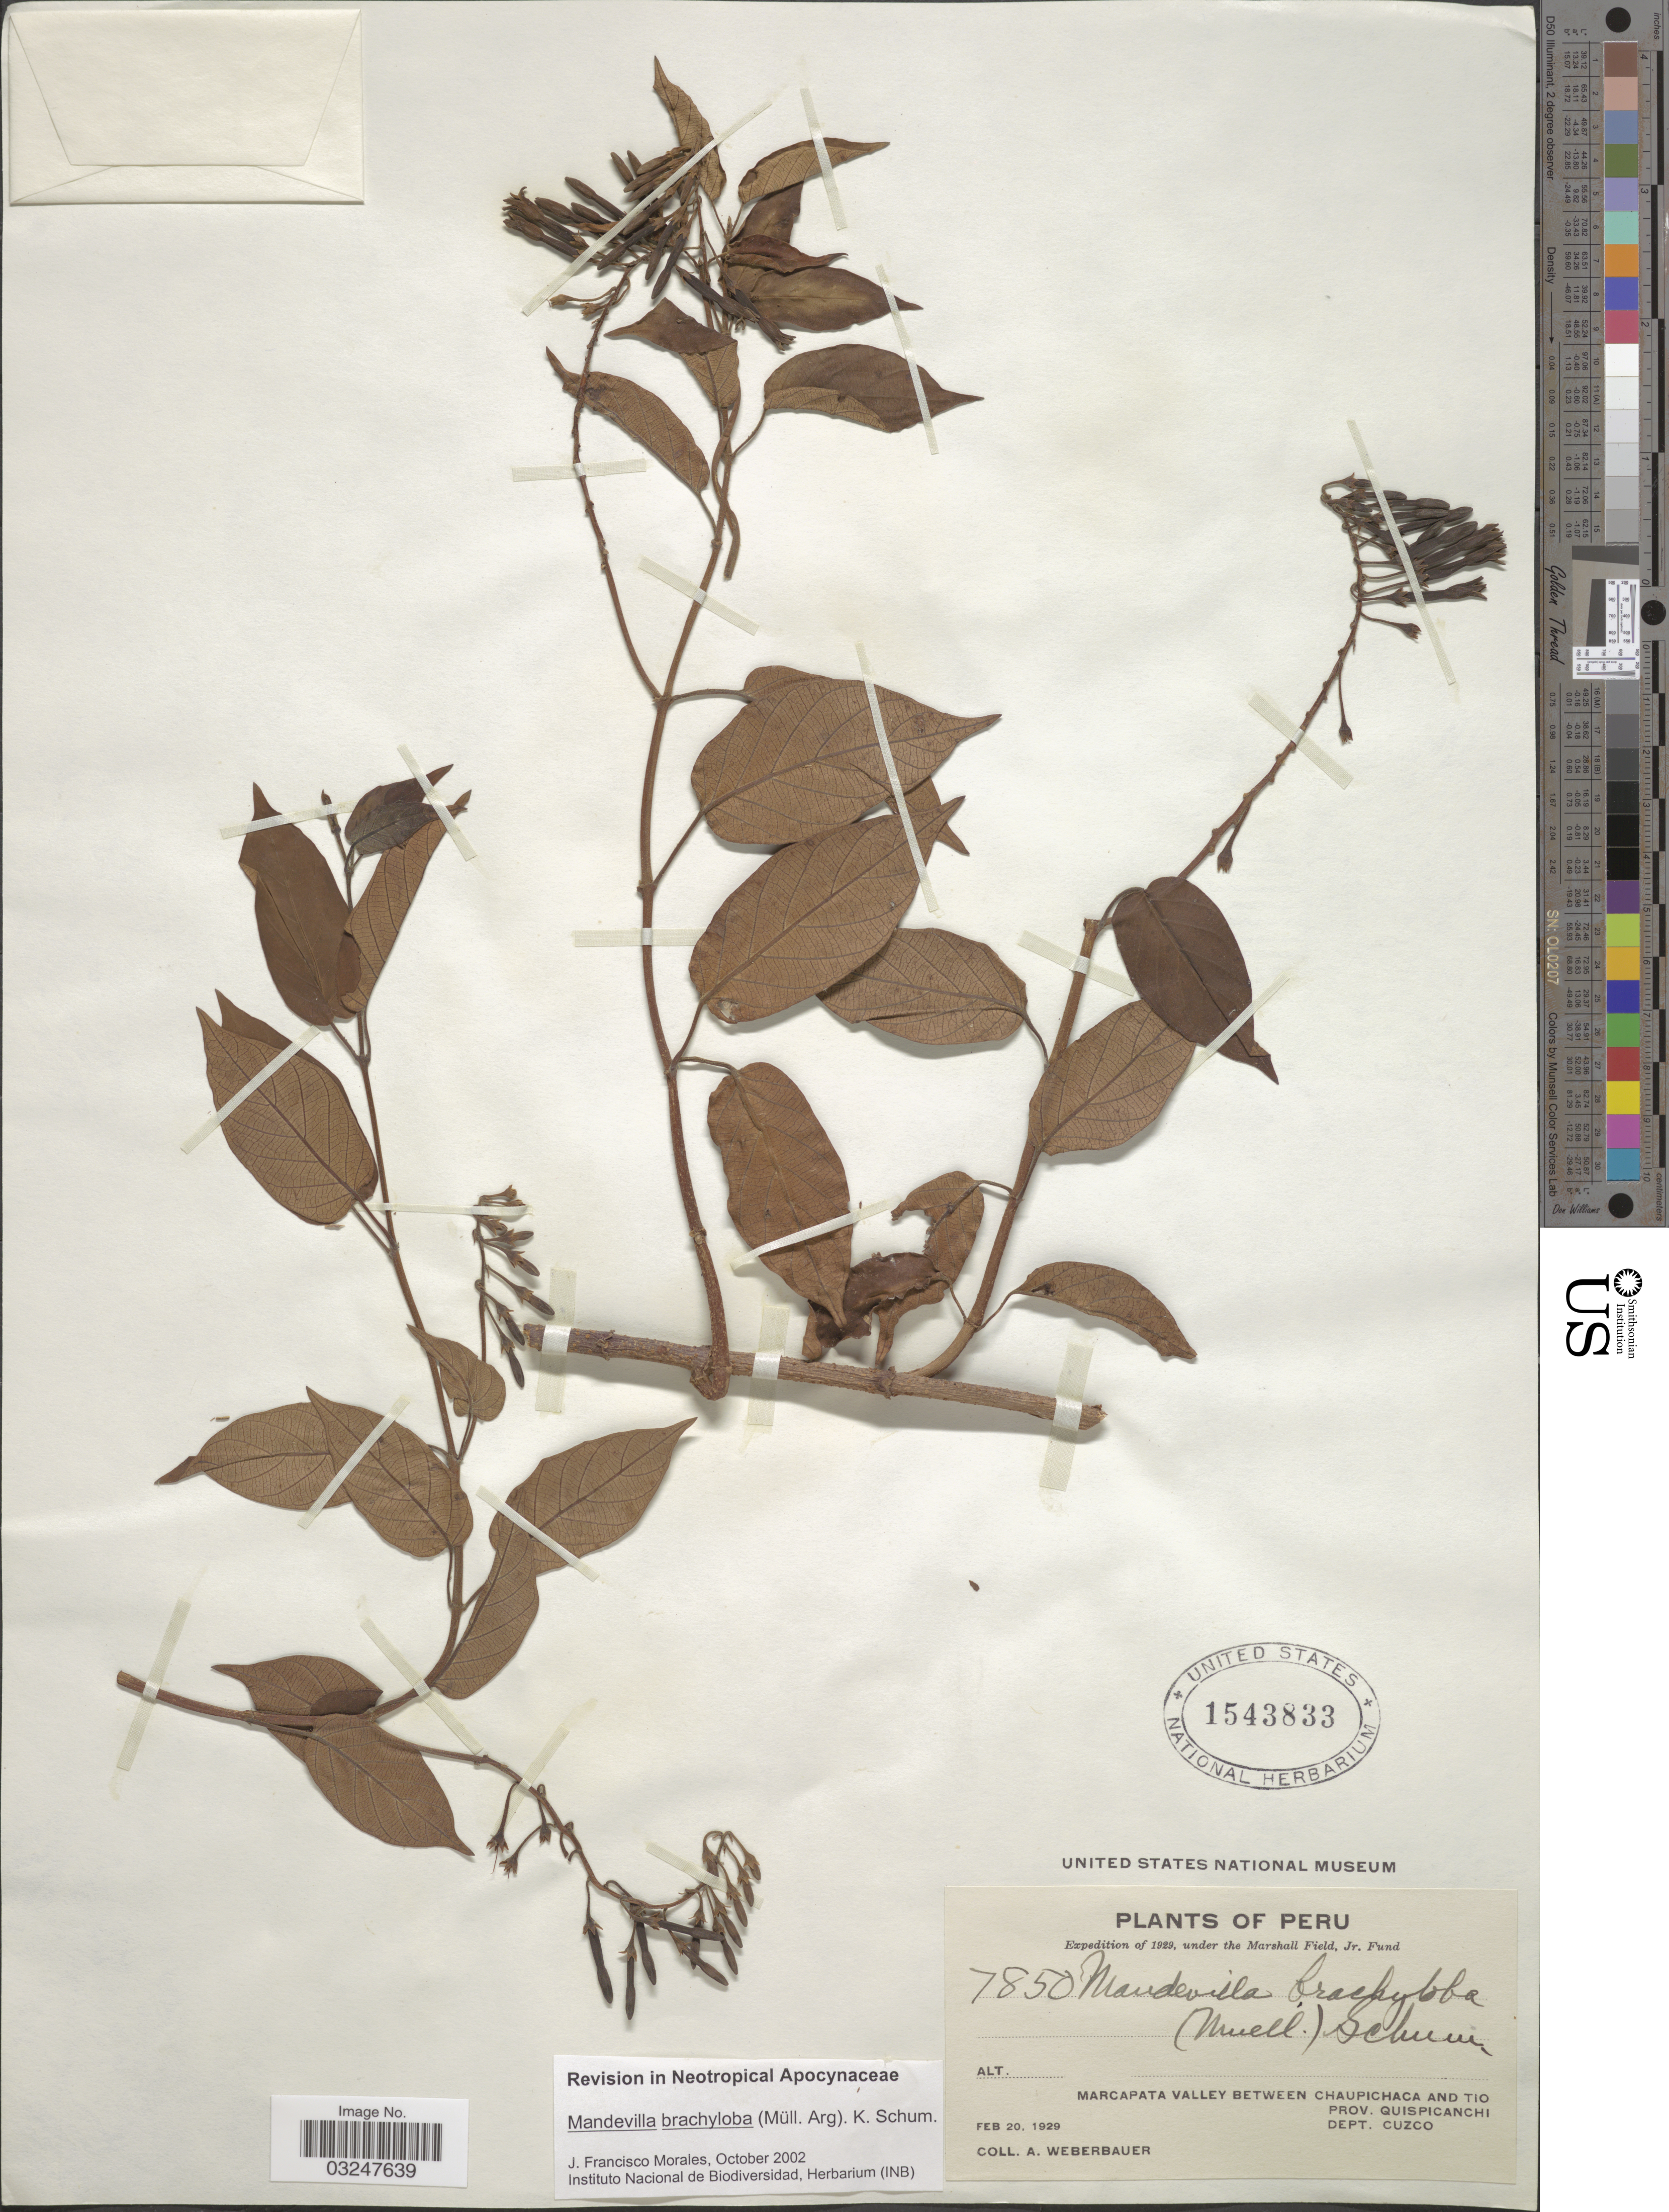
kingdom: Plantae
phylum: Tracheophyta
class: Magnoliopsida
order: Gentianales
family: Apocynaceae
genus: Mandevilla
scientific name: Mandevilla brachyloba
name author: K. Schum.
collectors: A. Weberbauer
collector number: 7850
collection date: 1929-02-20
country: Peru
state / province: Cusco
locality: Marcapata Valley between Chaupichaca and Tio, Prov. Quispicanchi, Dept. Cuzco.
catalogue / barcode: US 1543833